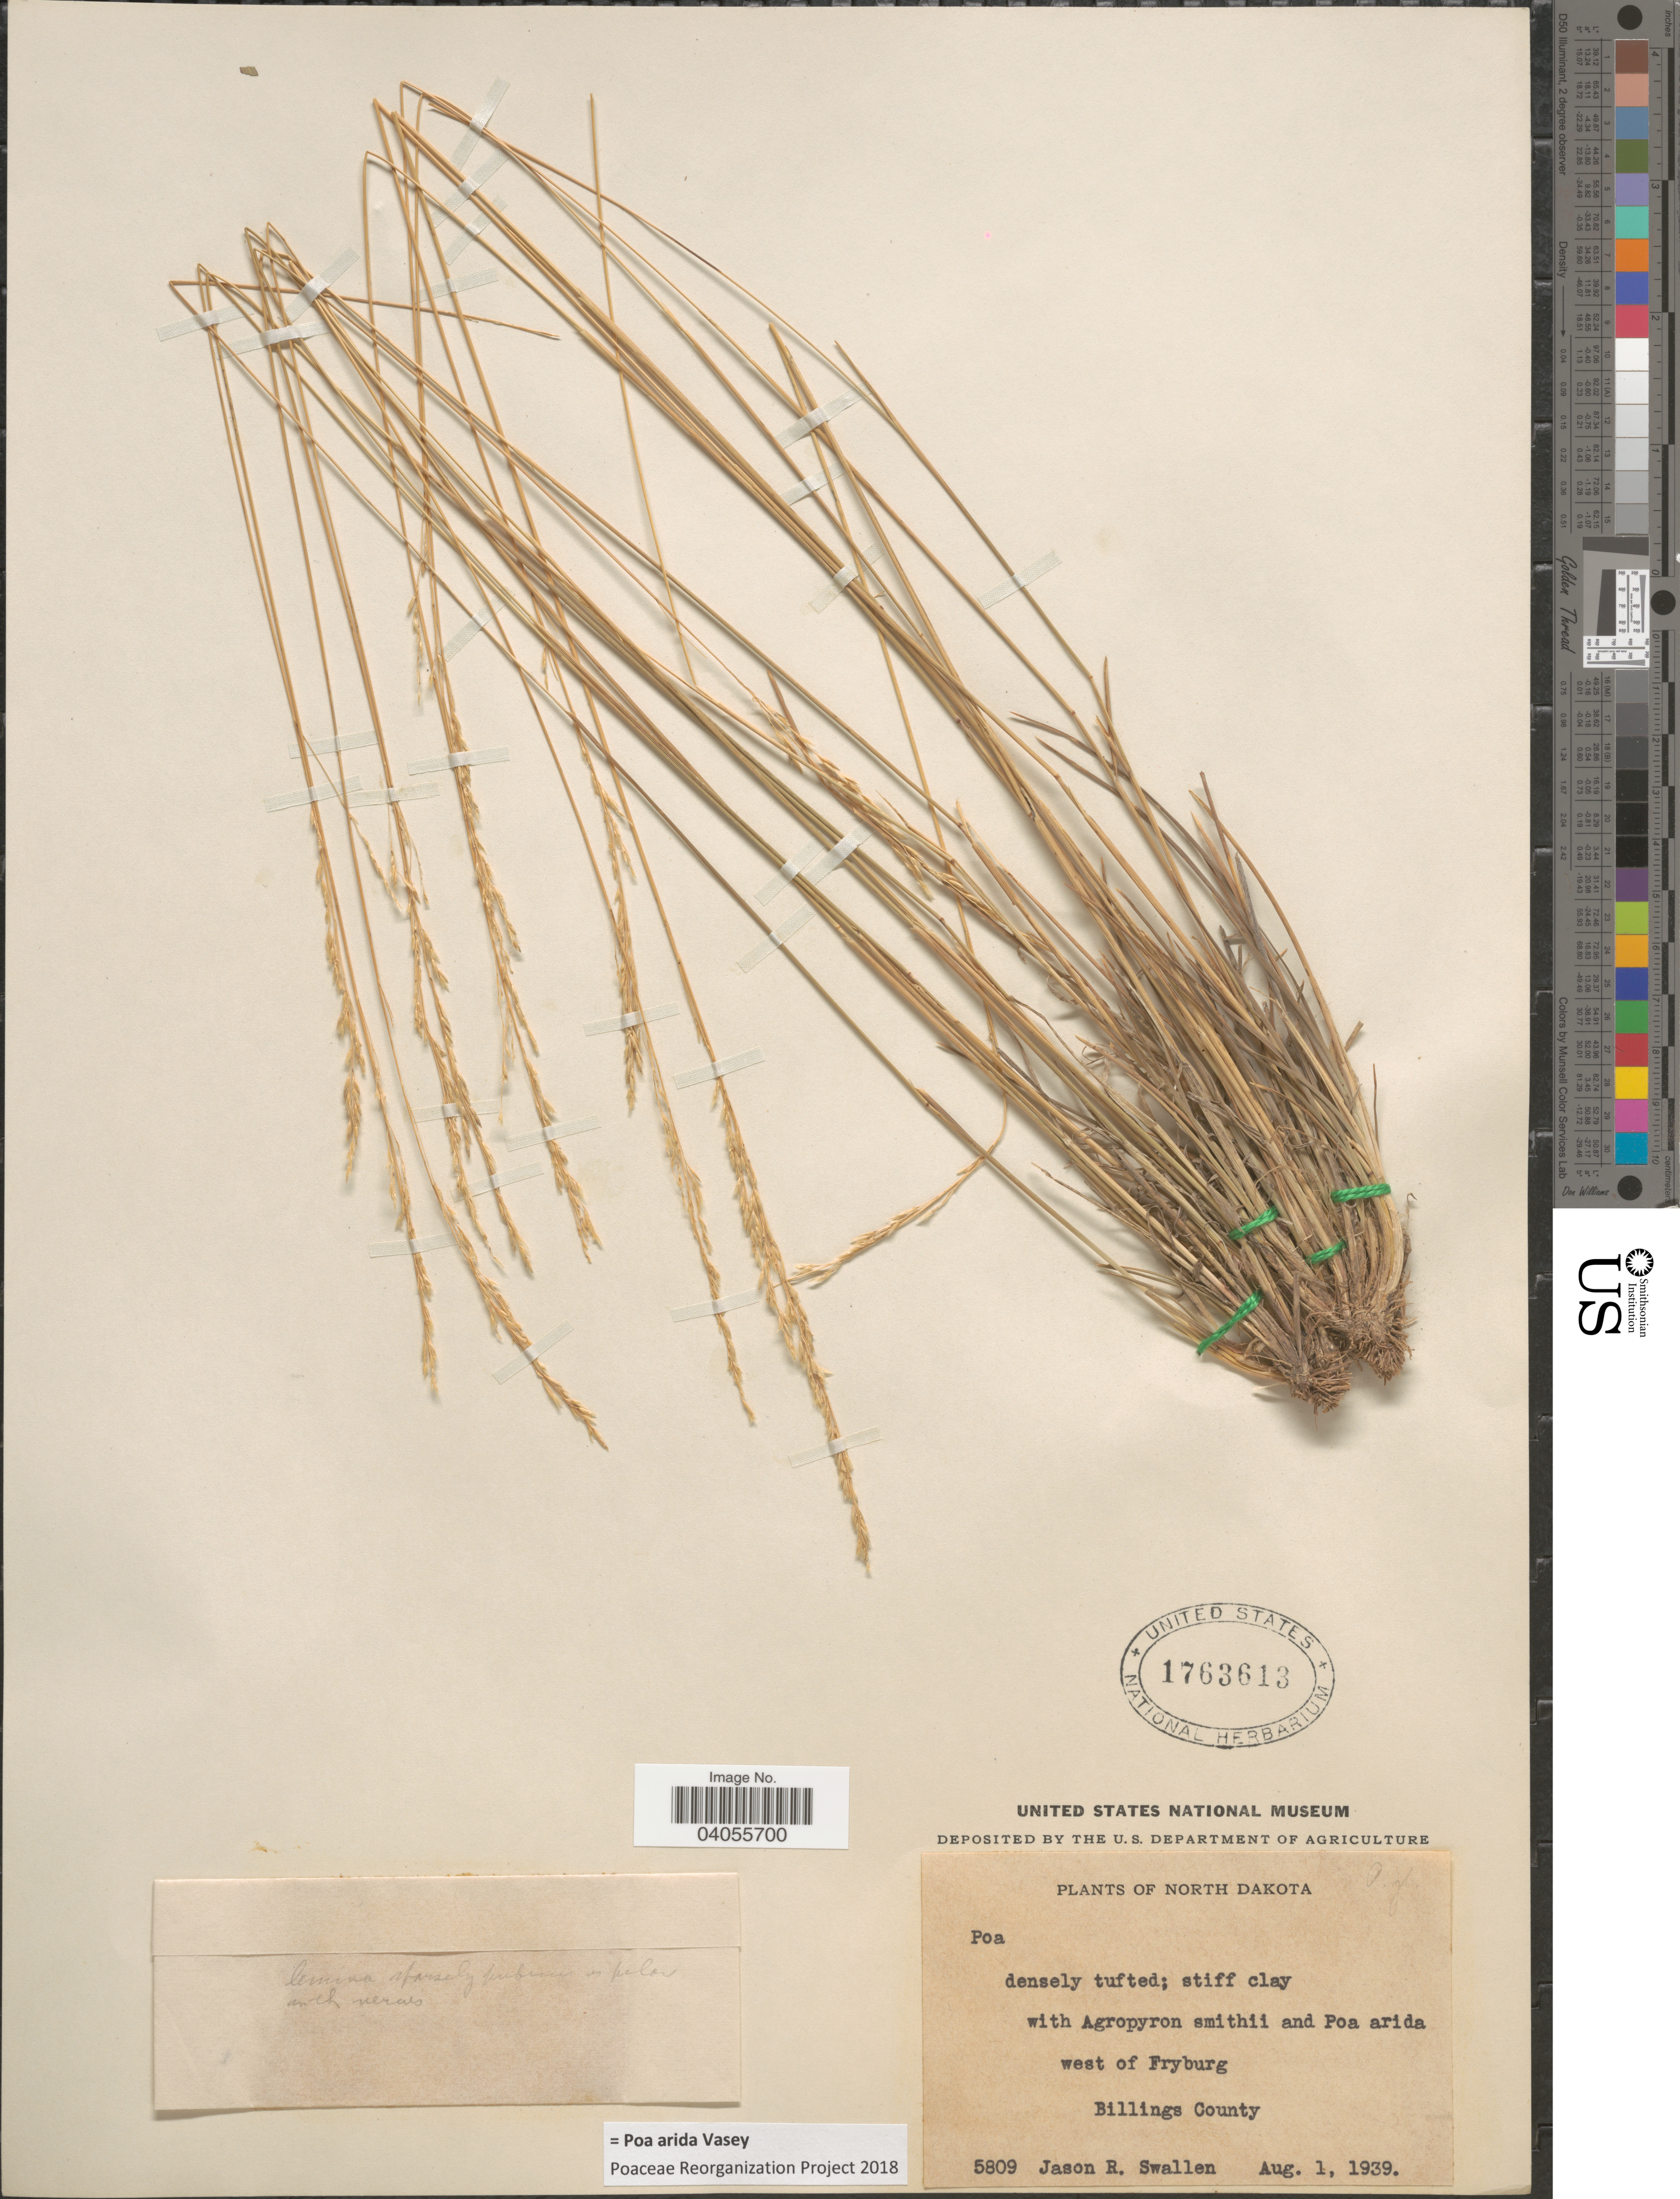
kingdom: Plantae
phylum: Tracheophyta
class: Liliopsida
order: Poales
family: Poaceae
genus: Poa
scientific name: Poa arida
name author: Vasey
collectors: J. R. Swallen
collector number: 5809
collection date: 1939-08-01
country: United States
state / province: North Dakota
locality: West of Fryburg. Billings County.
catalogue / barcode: US 1763613